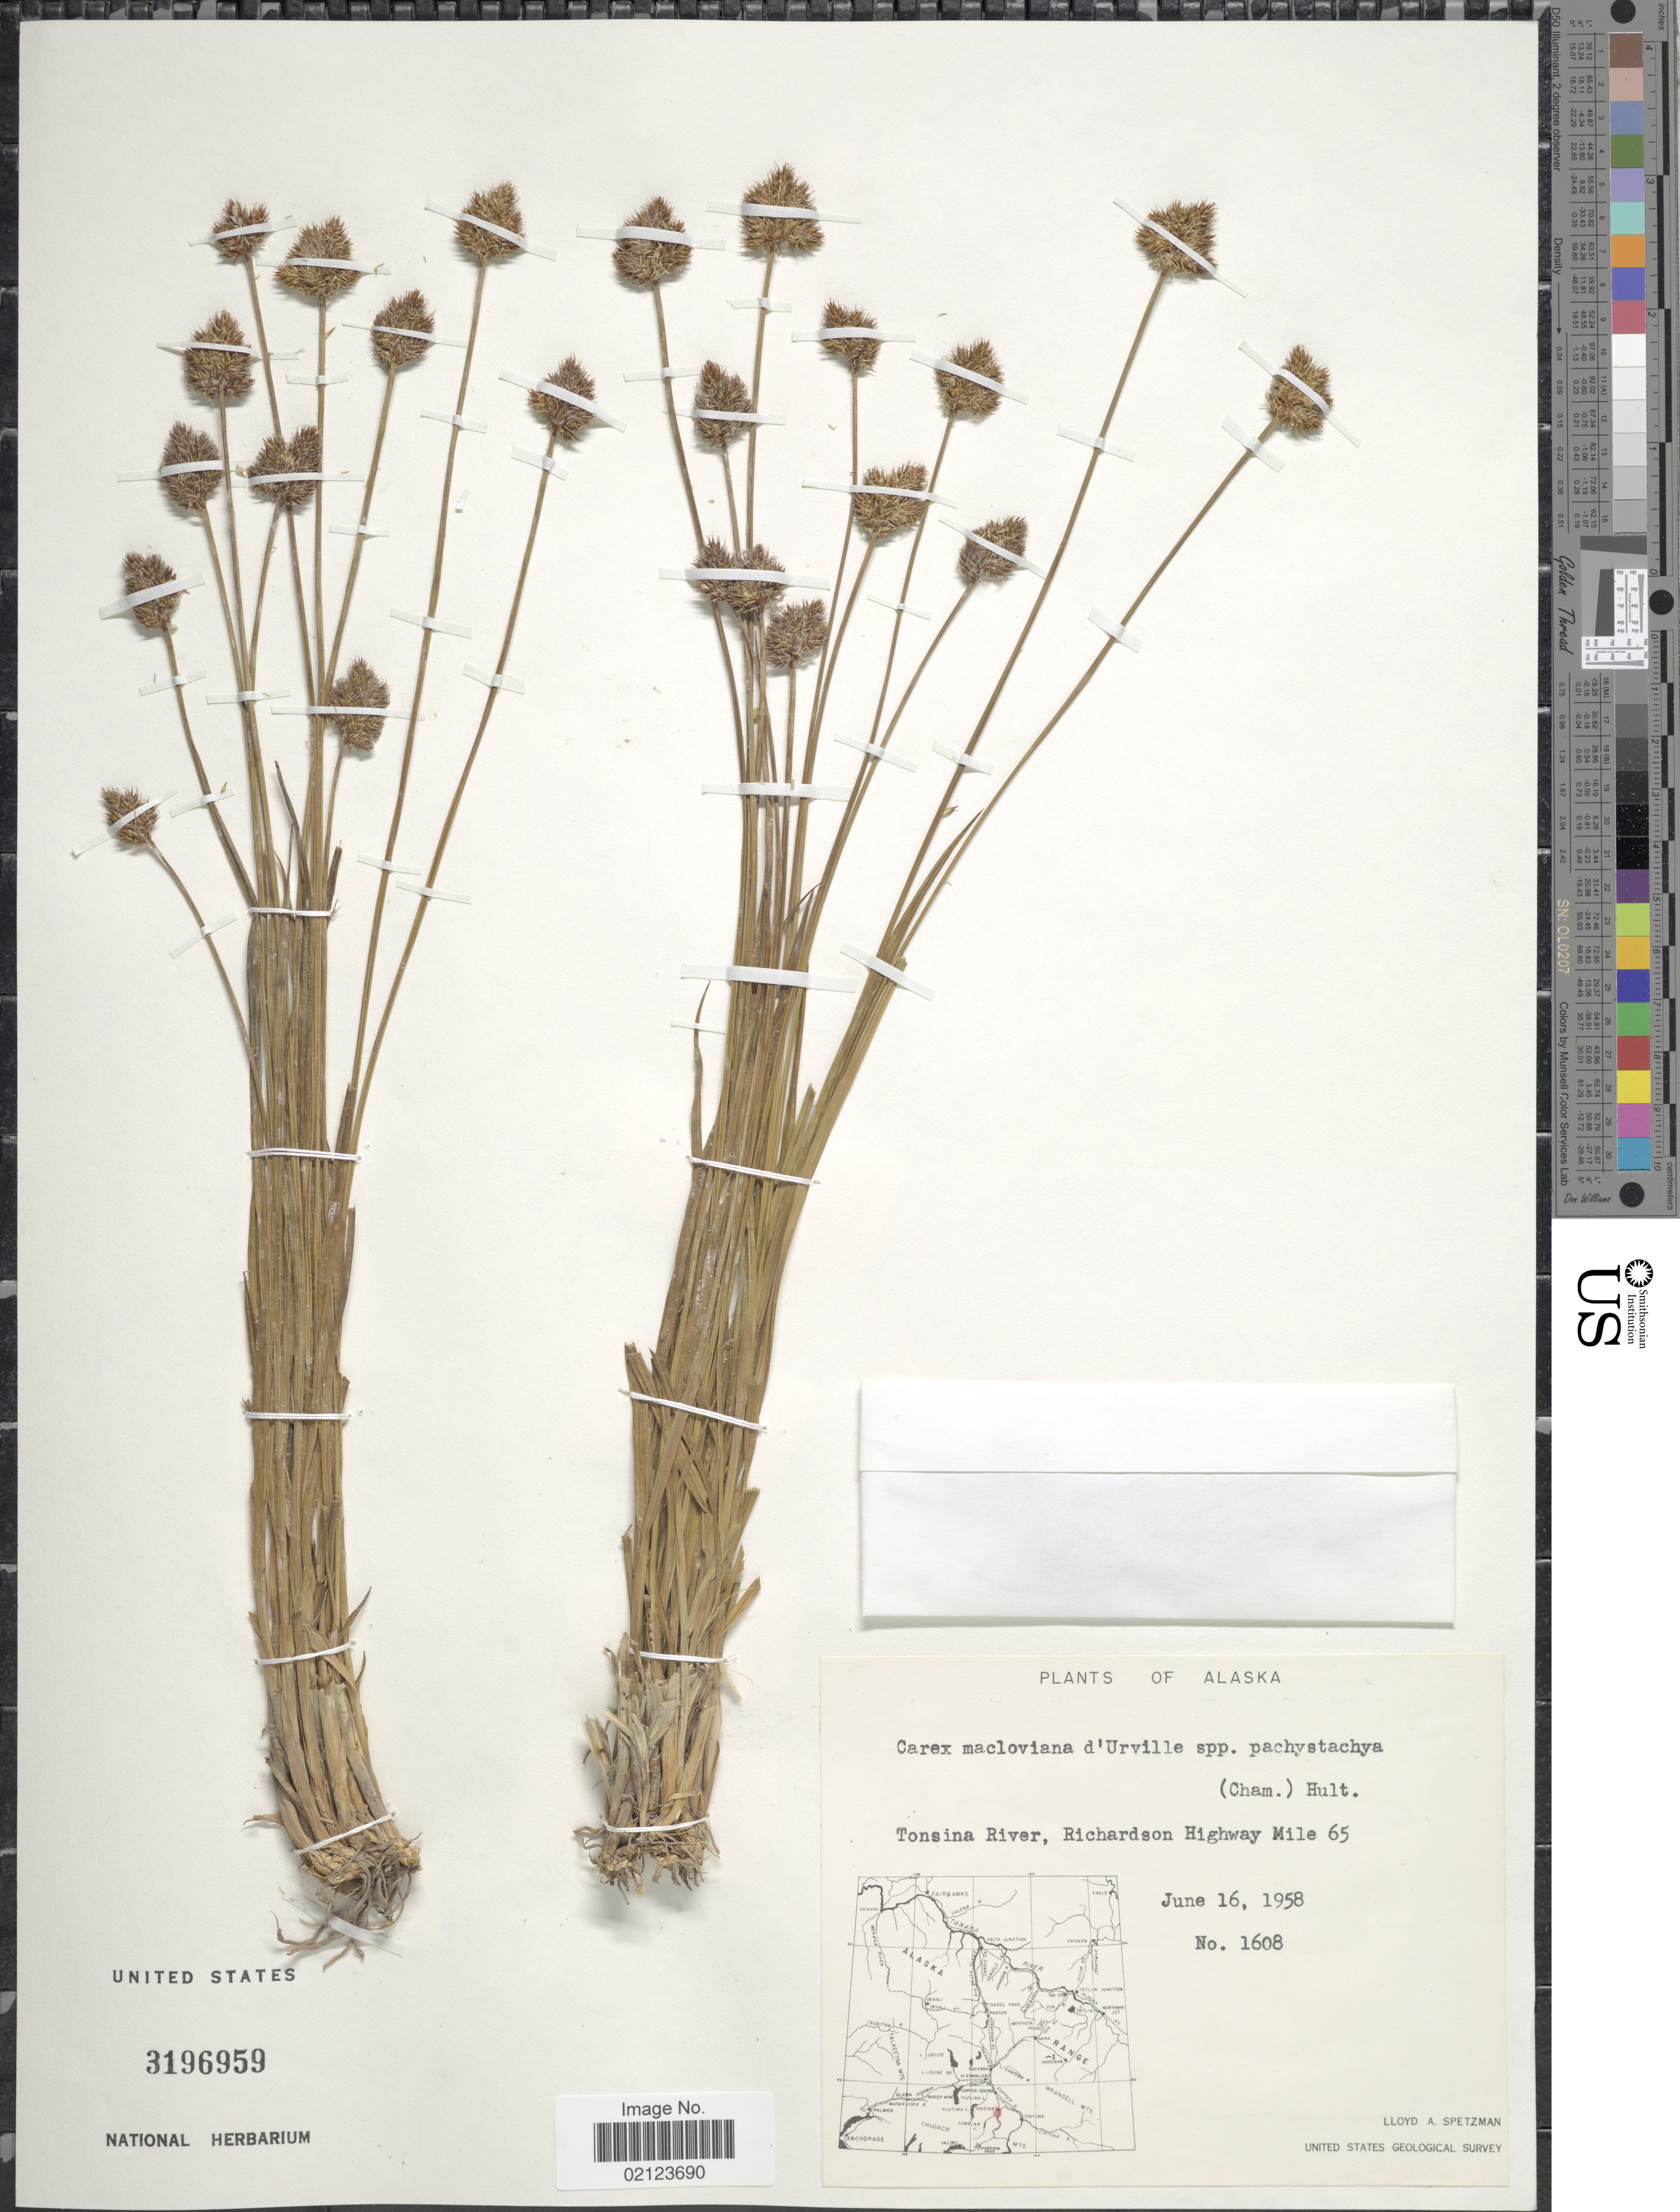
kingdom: Plantae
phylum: Tracheophyta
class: Liliopsida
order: Poales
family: Cyperaceae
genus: Carex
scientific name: Carex pachystachya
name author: Cham. ex Steud.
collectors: L. Spetzman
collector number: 1608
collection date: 1958-06-16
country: United States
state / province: Alaska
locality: Tonsina River, Richardson Highway Mile 65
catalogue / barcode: US 3196959